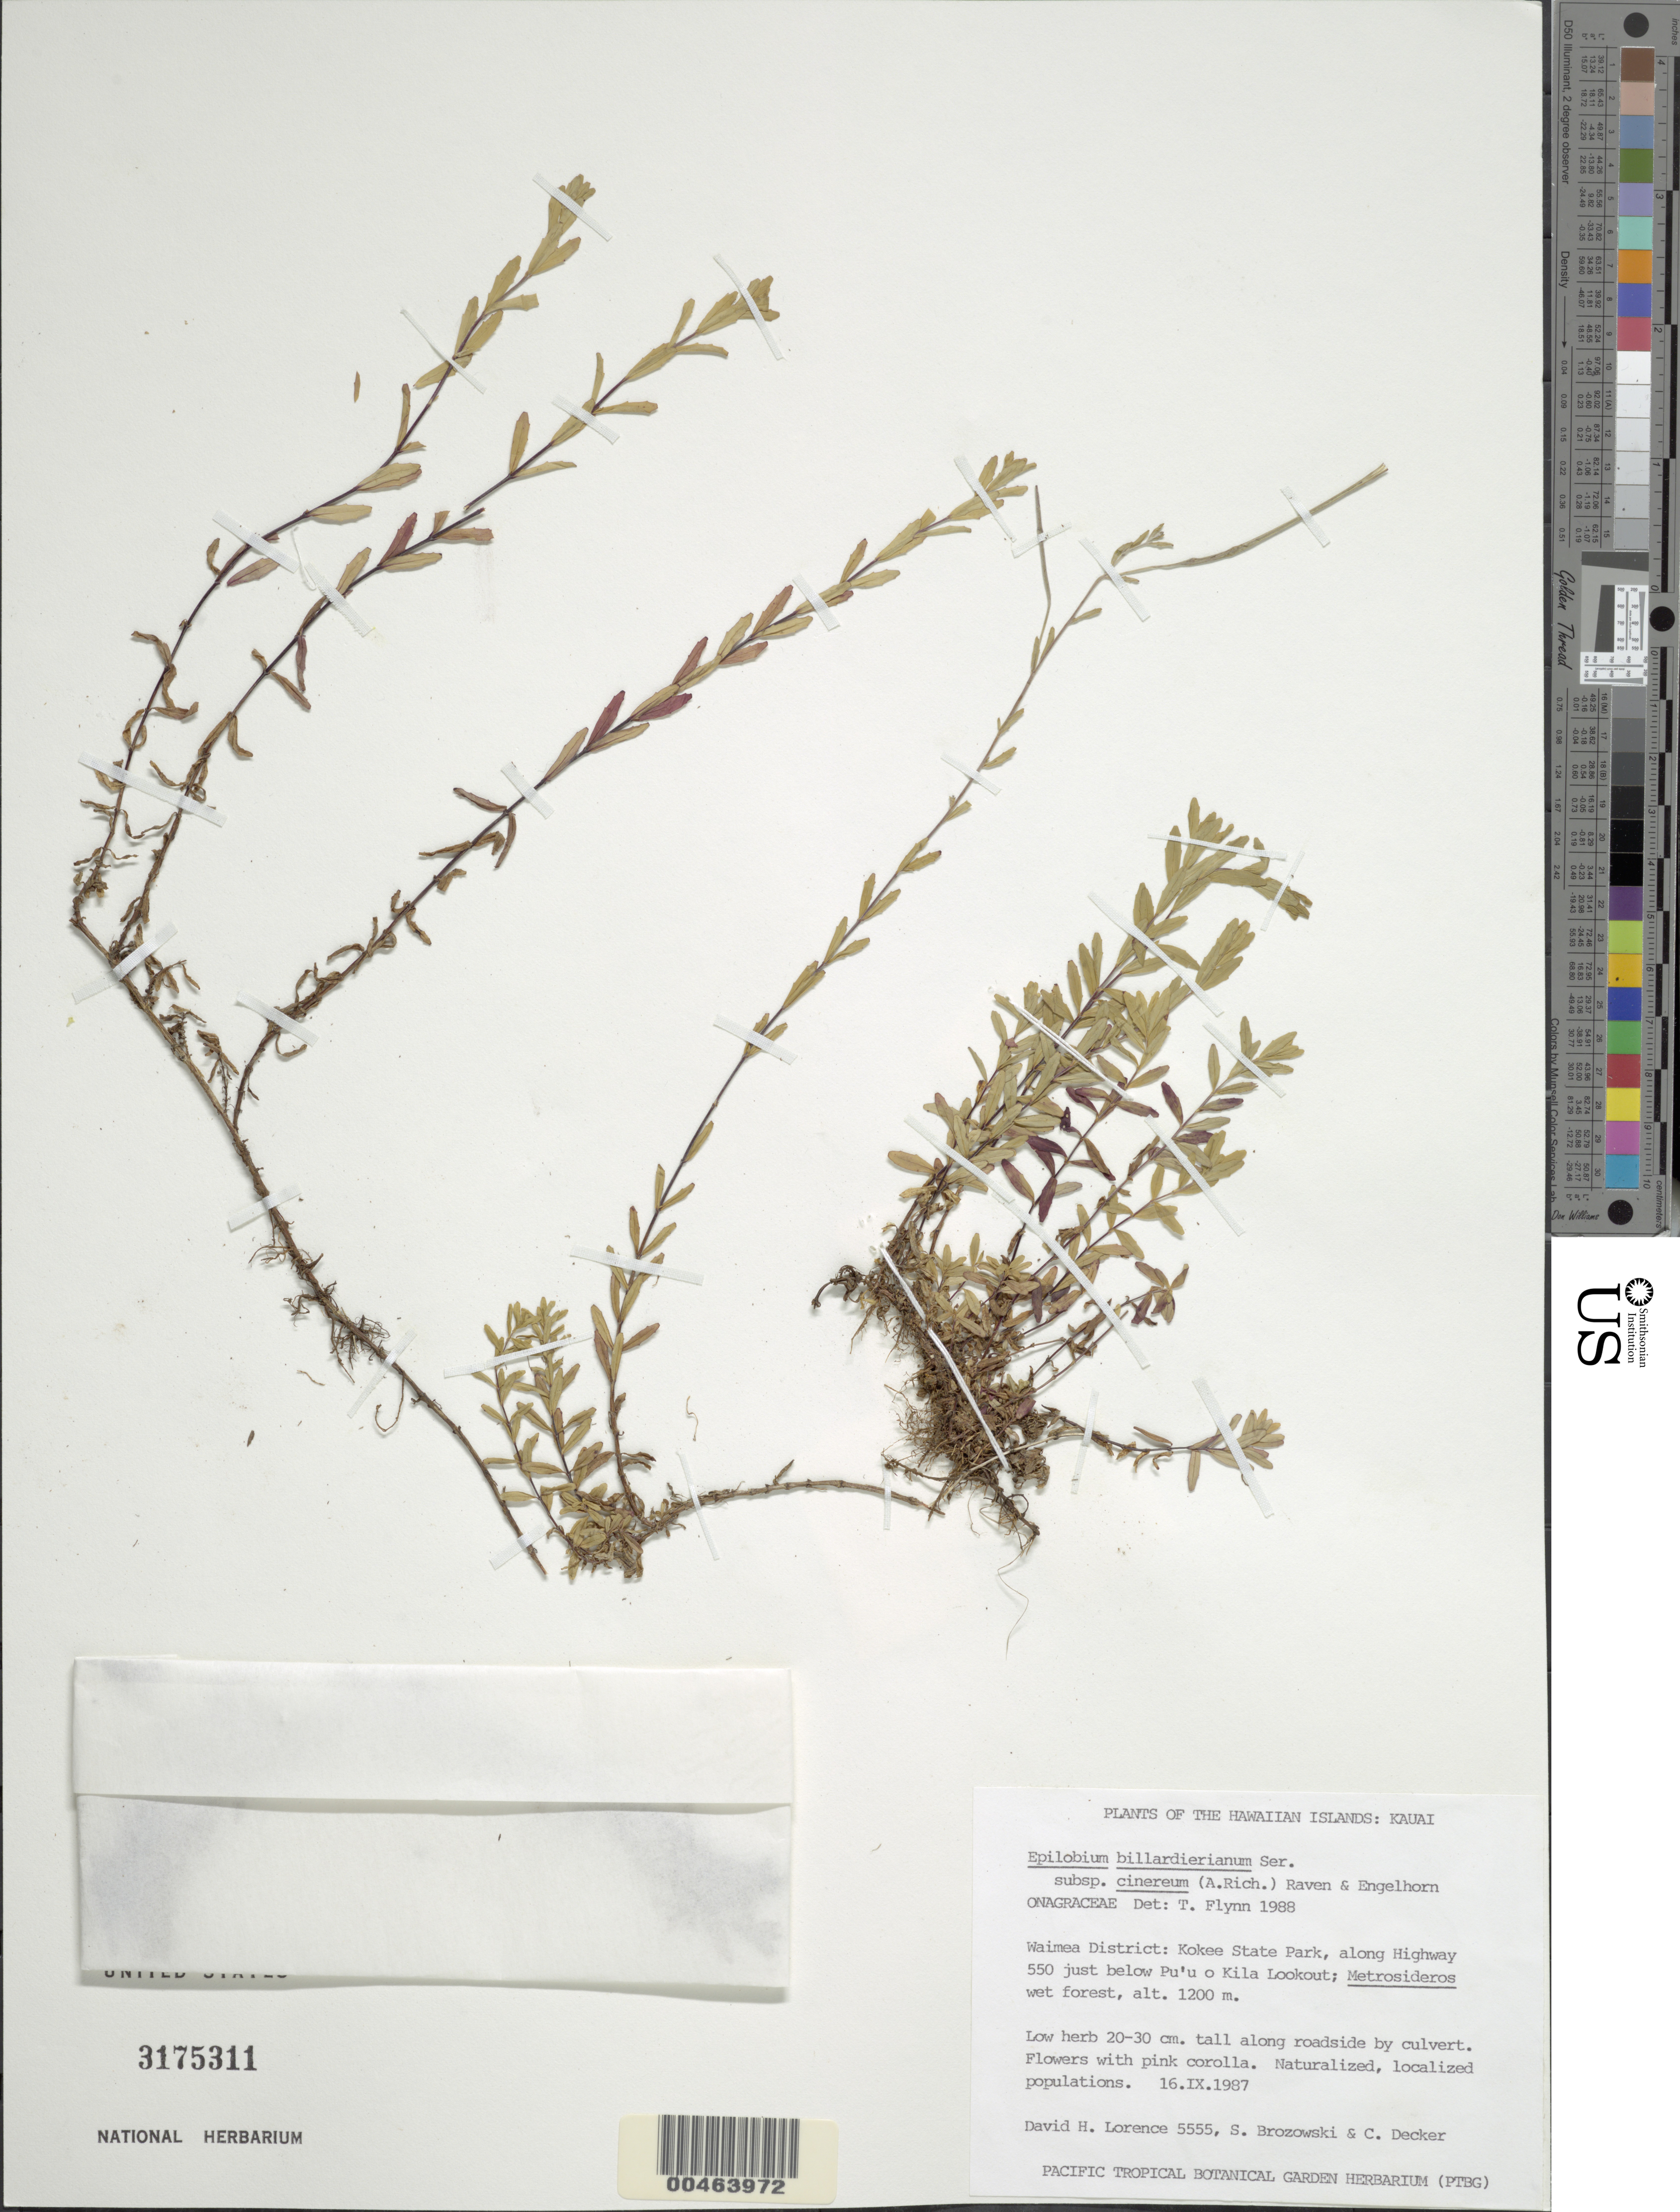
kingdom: Plantae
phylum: Tracheophyta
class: Magnoliopsida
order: Myrtales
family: Onagraceae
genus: Epilobium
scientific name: Epilobium billardiereanum subsp. cinereum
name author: (A. Rich.) P.H. Raven & Engelhorn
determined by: Flynn, T. W.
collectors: D. Lorence, S. Brozowski & C. Decker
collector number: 5555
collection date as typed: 16 Sep 1987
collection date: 1987-09-16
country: United States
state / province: Hawaii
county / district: Kauai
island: Kaua'i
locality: Waimea District: Kokee State Park, along Highway 550 just below Pu'u o Kila Lookout.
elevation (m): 1200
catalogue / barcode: US 3175311